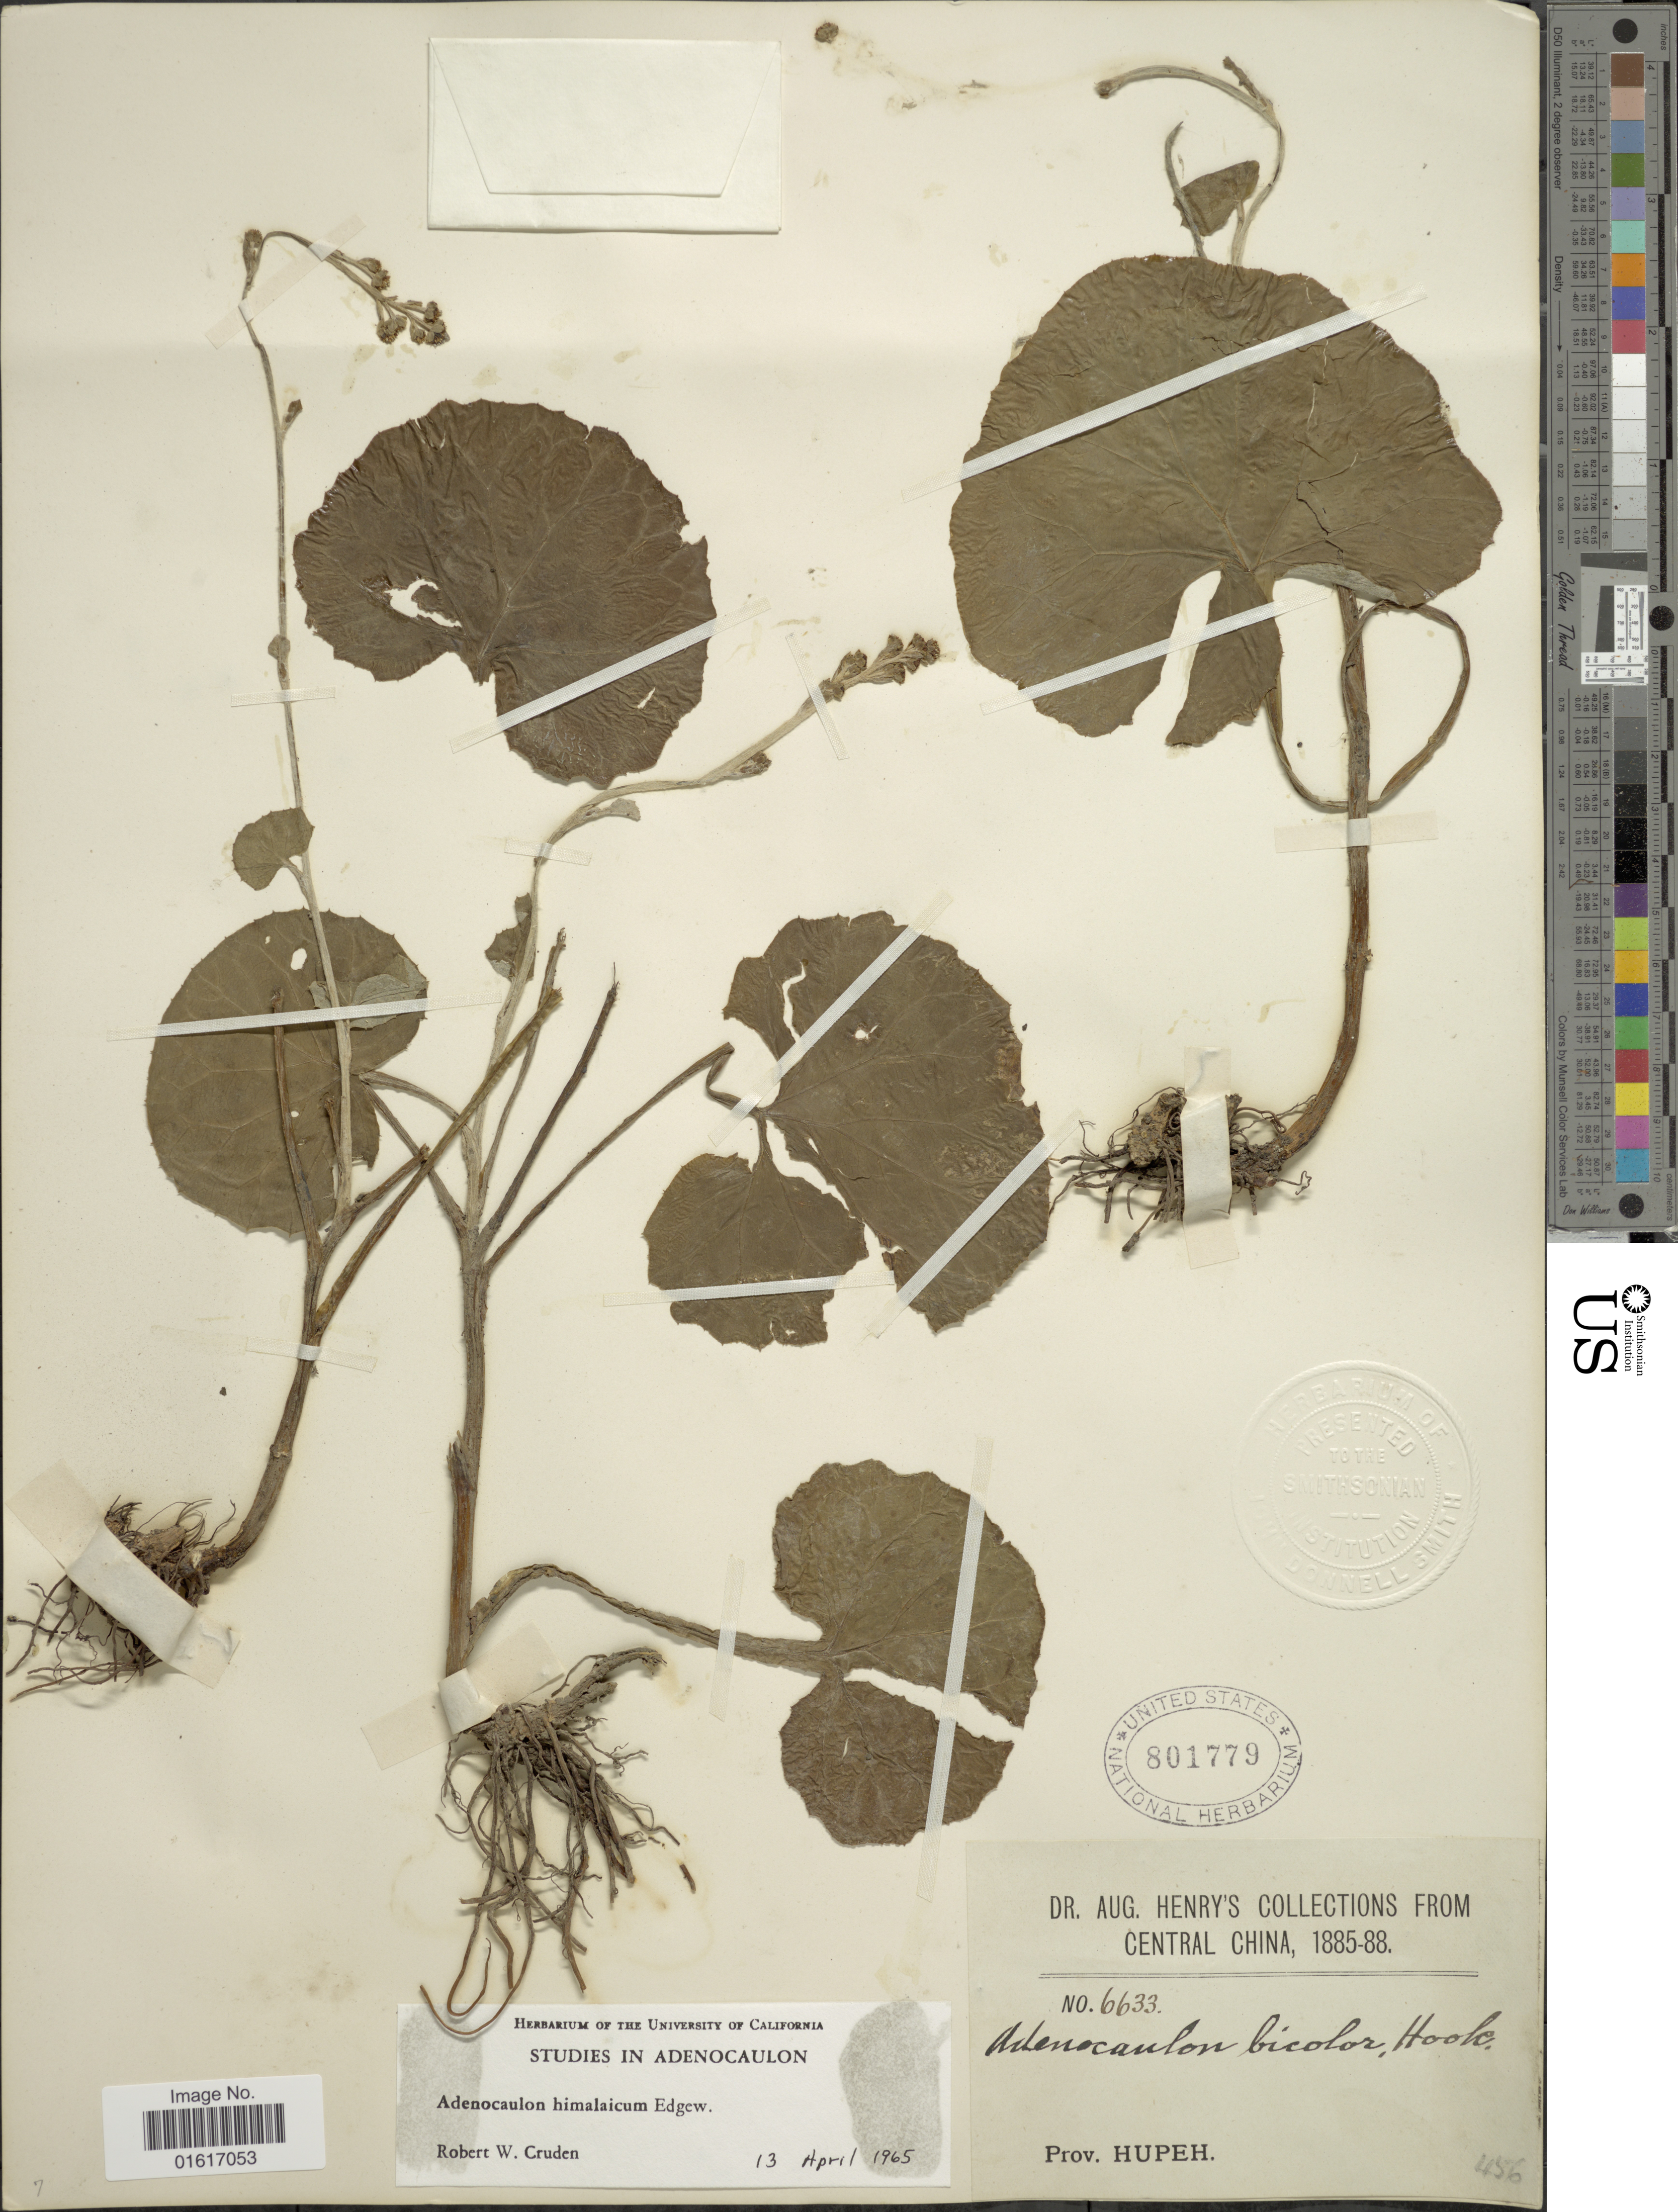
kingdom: Plantae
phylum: Tracheophyta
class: Magnoliopsida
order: Asterales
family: Asteraceae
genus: Adenocaulon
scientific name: Adenocaulon himalaicum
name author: Edgew.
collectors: A. Henry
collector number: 6633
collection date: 1885/1888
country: China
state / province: Hubei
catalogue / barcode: US 801779